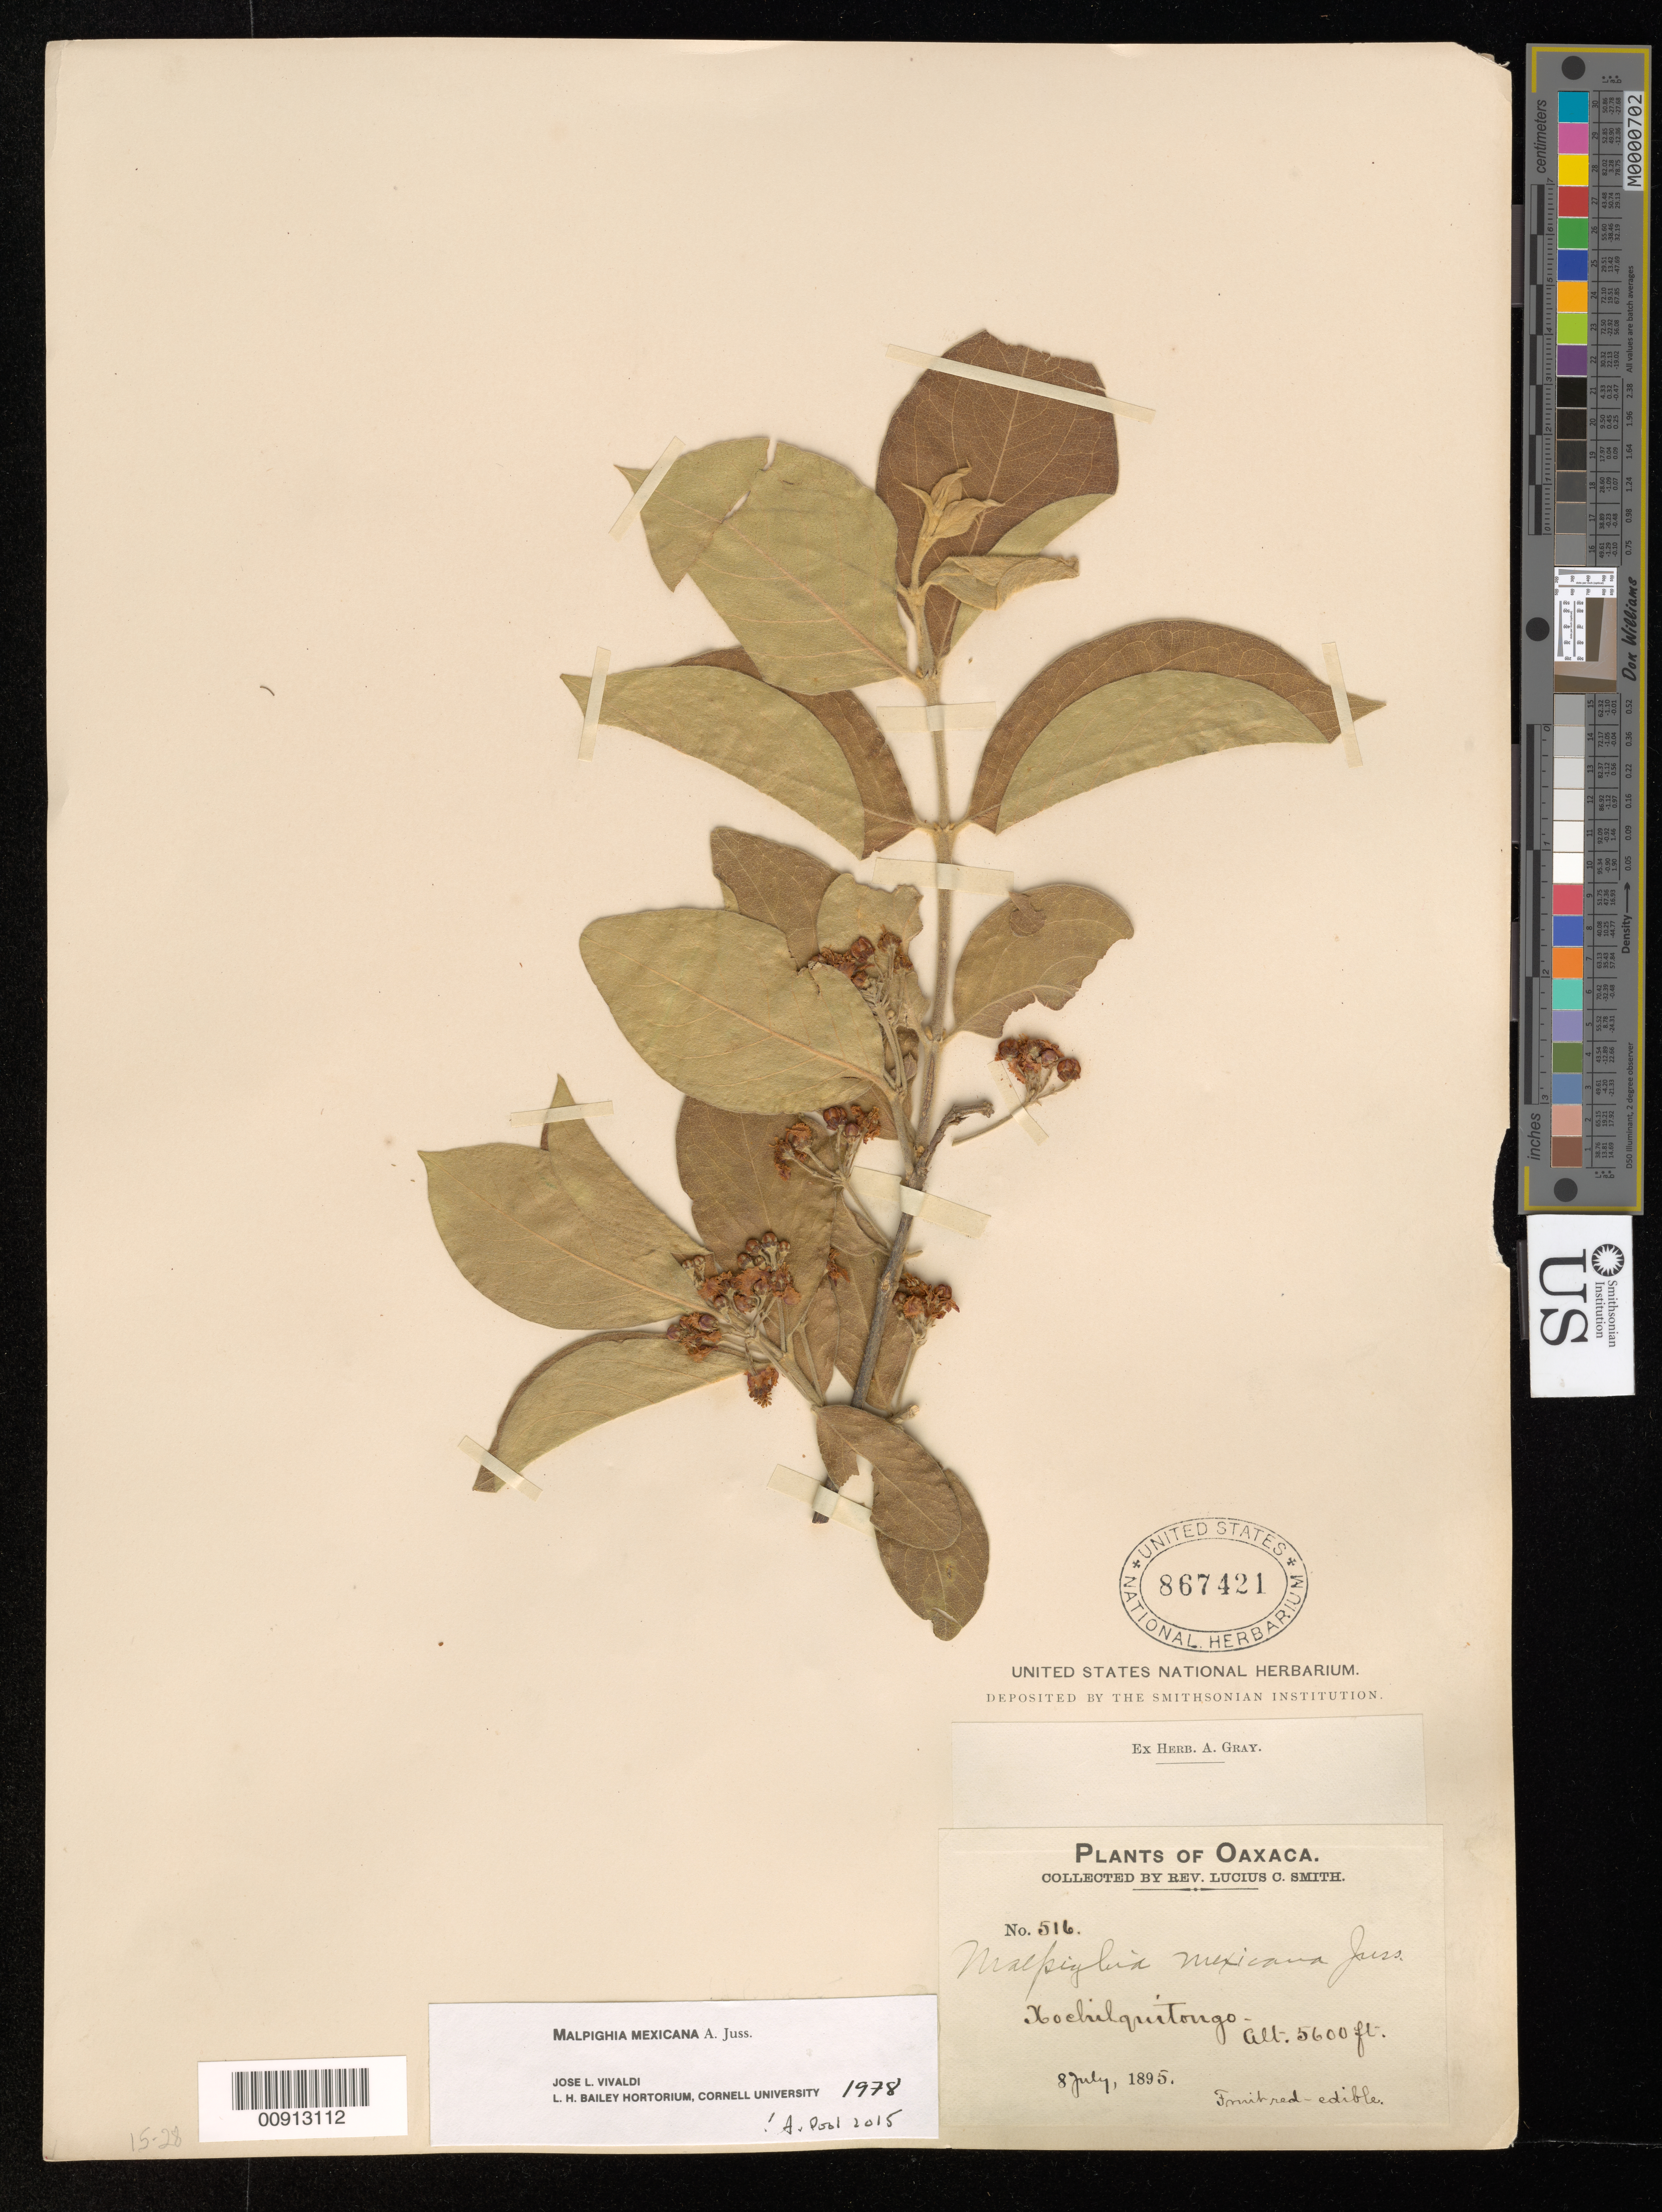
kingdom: Plantae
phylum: Tracheophyta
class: Magnoliopsida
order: Malpighiales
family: Malpighiaceae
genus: Malpighia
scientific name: Malpighia mexicana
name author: A. Juss.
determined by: Vivaldi, J. L., (BH), Cornell University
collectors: L. C. Smith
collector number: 516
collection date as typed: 08 Jul 1895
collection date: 1895-07-08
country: Mexico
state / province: Oaxaca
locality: Xochilquitongo, Oaxaca.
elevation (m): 1707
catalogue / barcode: US 867421